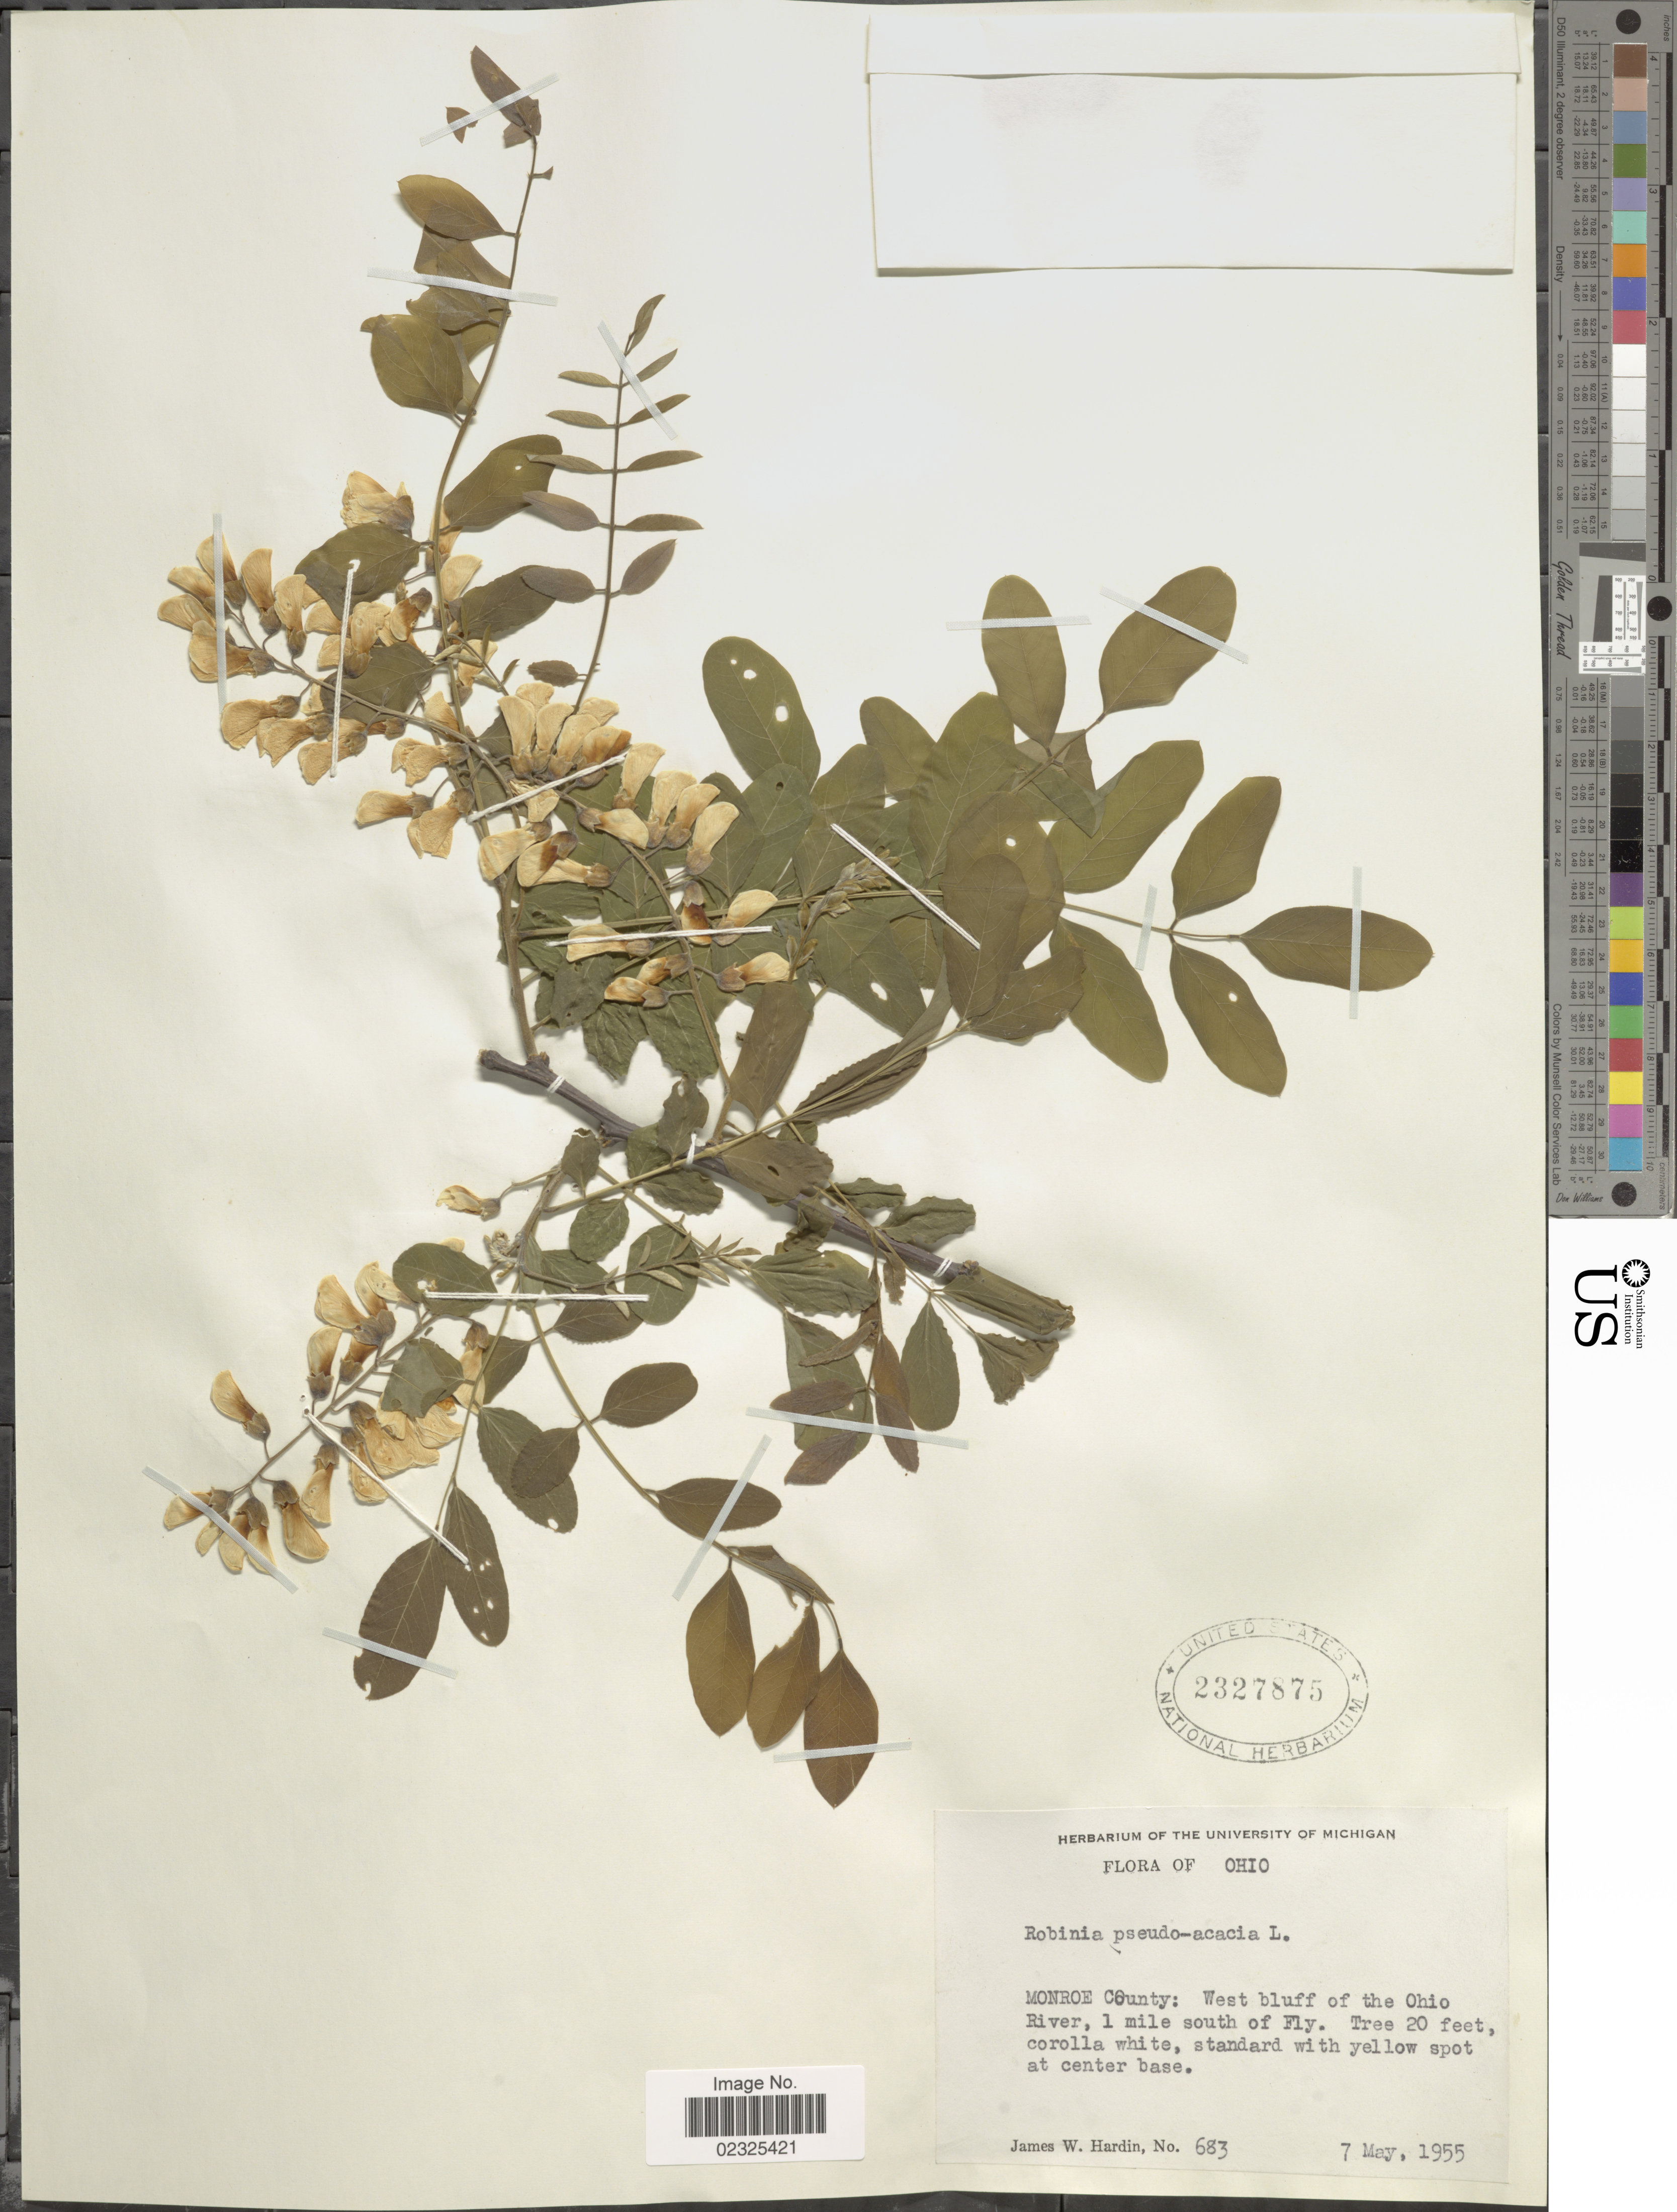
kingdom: Plantae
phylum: Tracheophyta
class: Magnoliopsida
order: Fabales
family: Fabaceae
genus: Robinia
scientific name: Robinia pseudoacacia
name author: L.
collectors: J. W. Hardin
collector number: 683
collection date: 1955-05-07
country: United States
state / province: Ohio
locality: Monroe County: West bluff of the Ohio River, 1 mile south of Fly.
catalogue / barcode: US 2327875